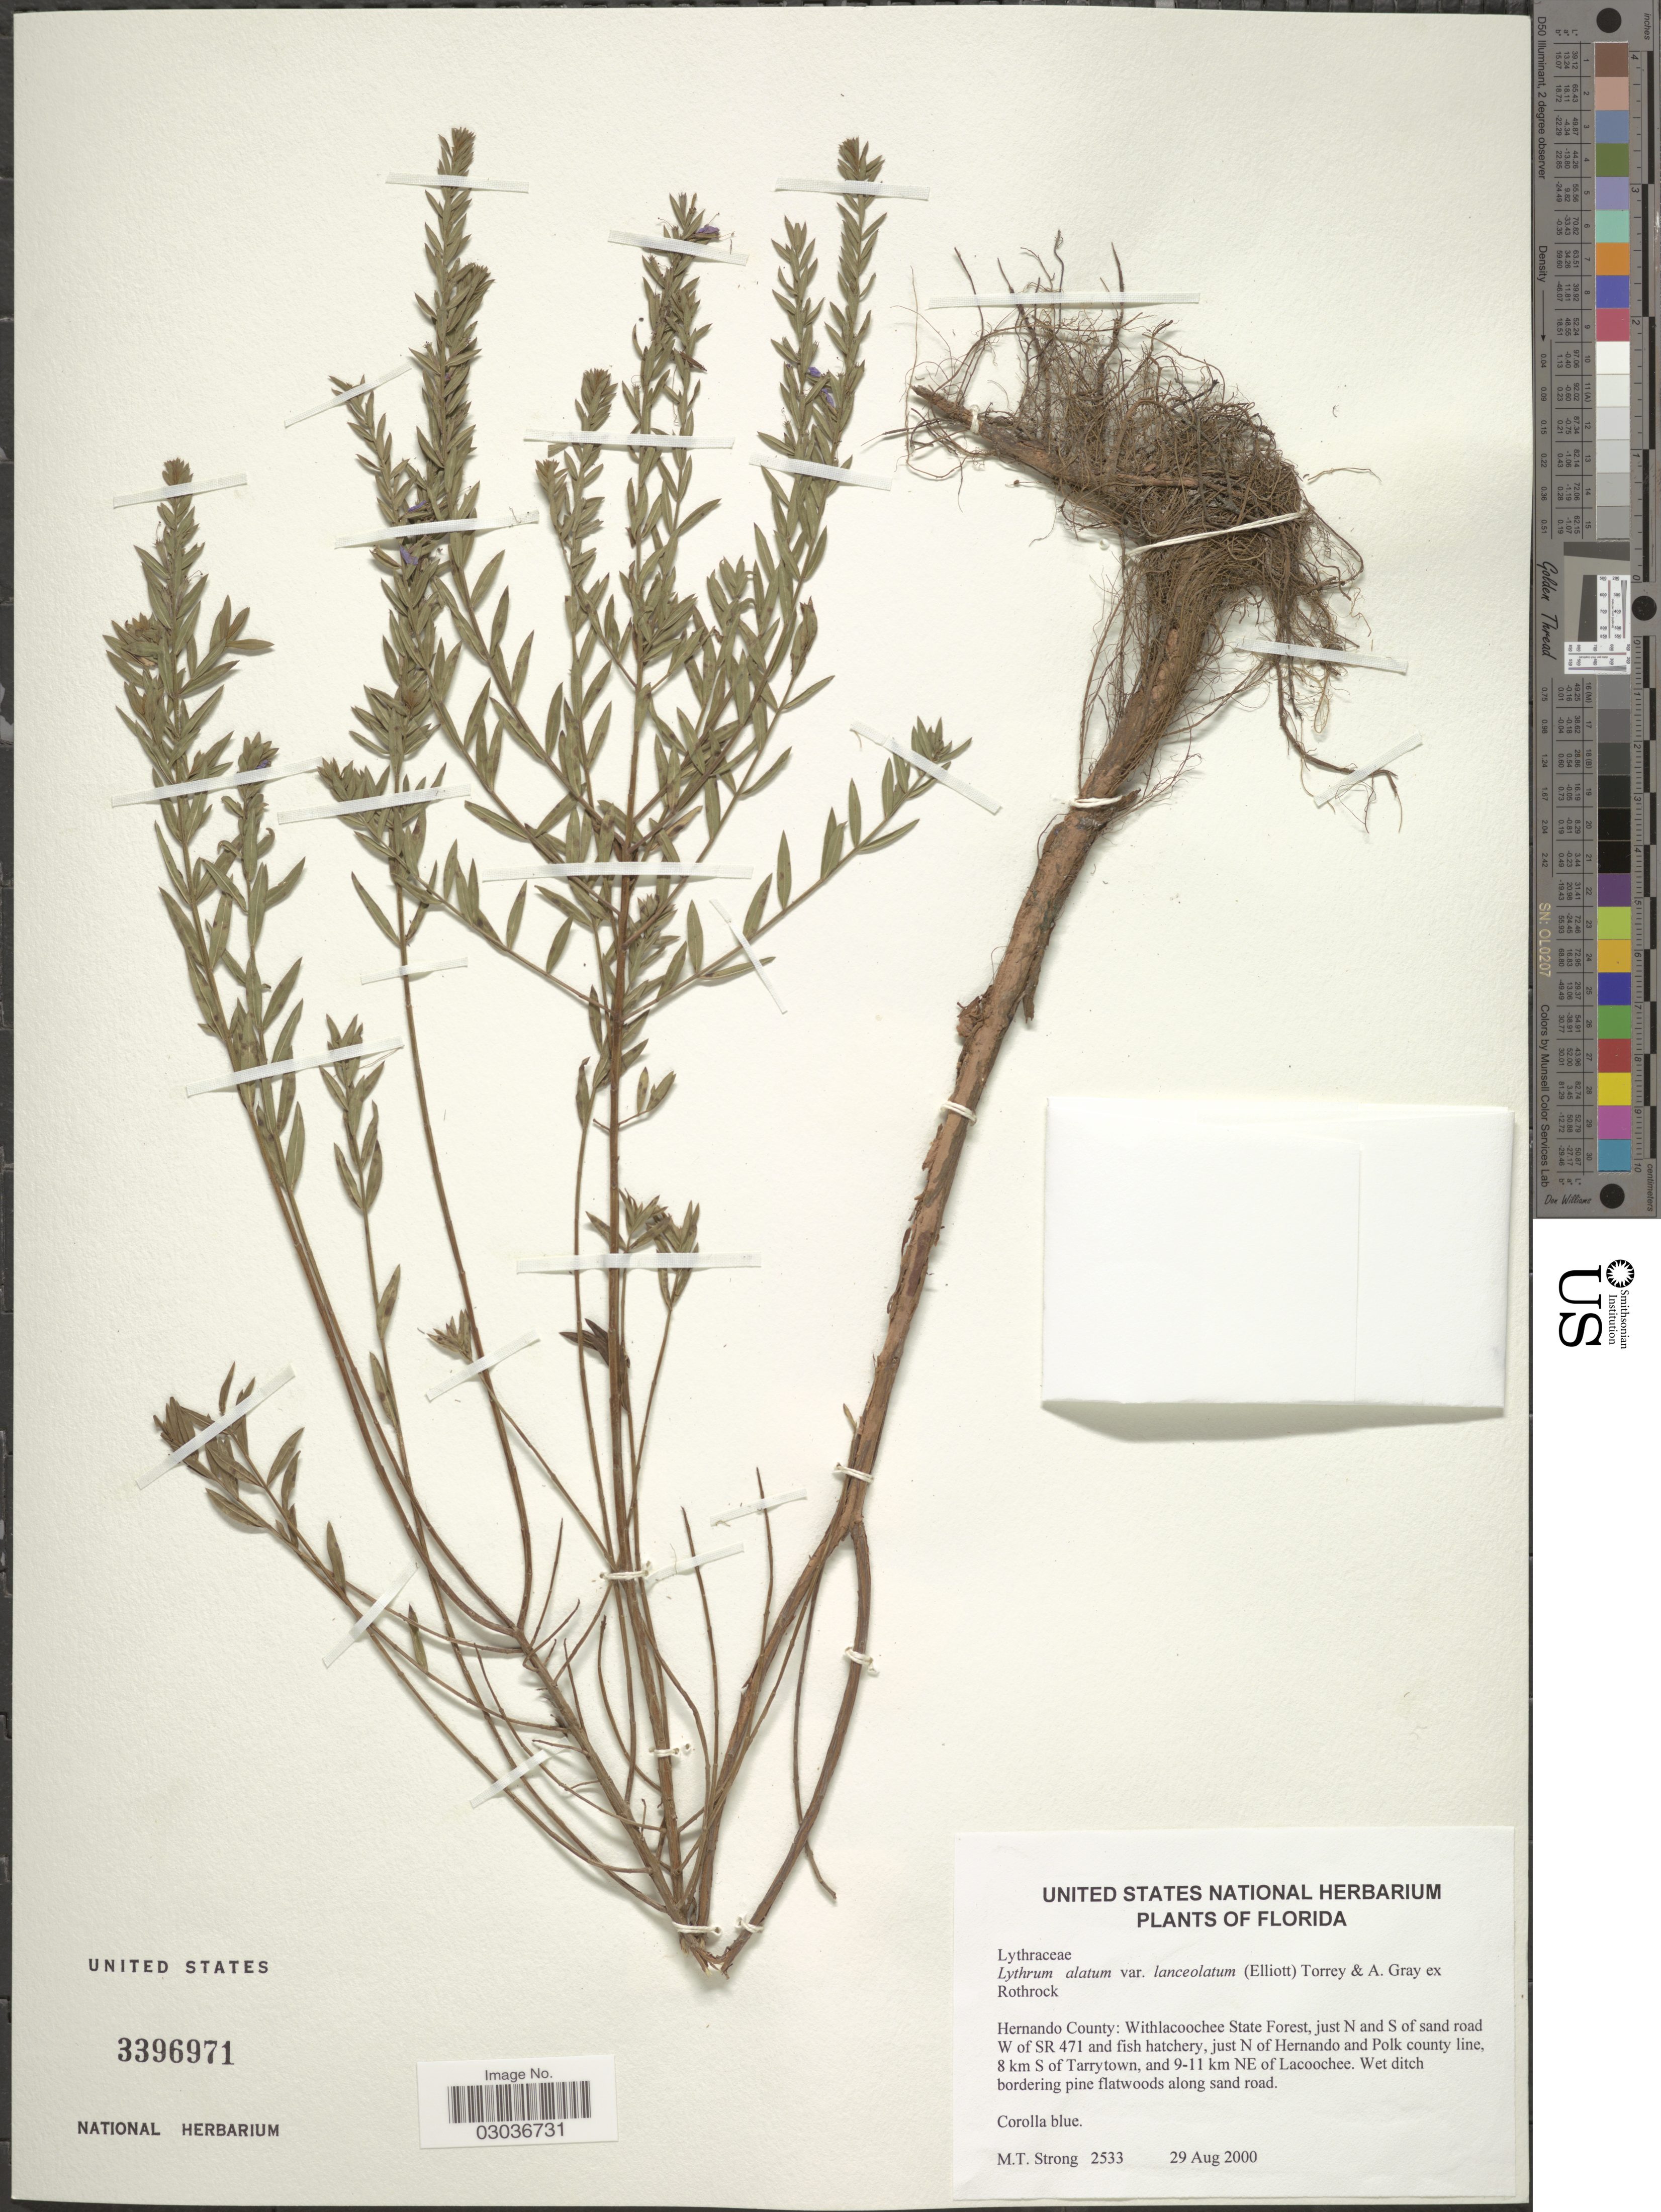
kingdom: Plantae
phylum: Tracheophyta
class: Magnoliopsida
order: Myrtales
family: Lythraceae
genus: Lythrum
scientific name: Lythrum alatum var. lanceolatum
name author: (Elliott) A. Gray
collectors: M. T. Strong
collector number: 2533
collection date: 2000-08-29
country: United States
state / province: Florida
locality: Hernando County: Withlacoochee State Forest, just N and S of sand road W of SR 471 and fish hatchery, just N of Hernando and Polk county line, 8 km S of Tarrytown, and 9-11 km NE of Lacoochee.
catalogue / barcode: US 3396971